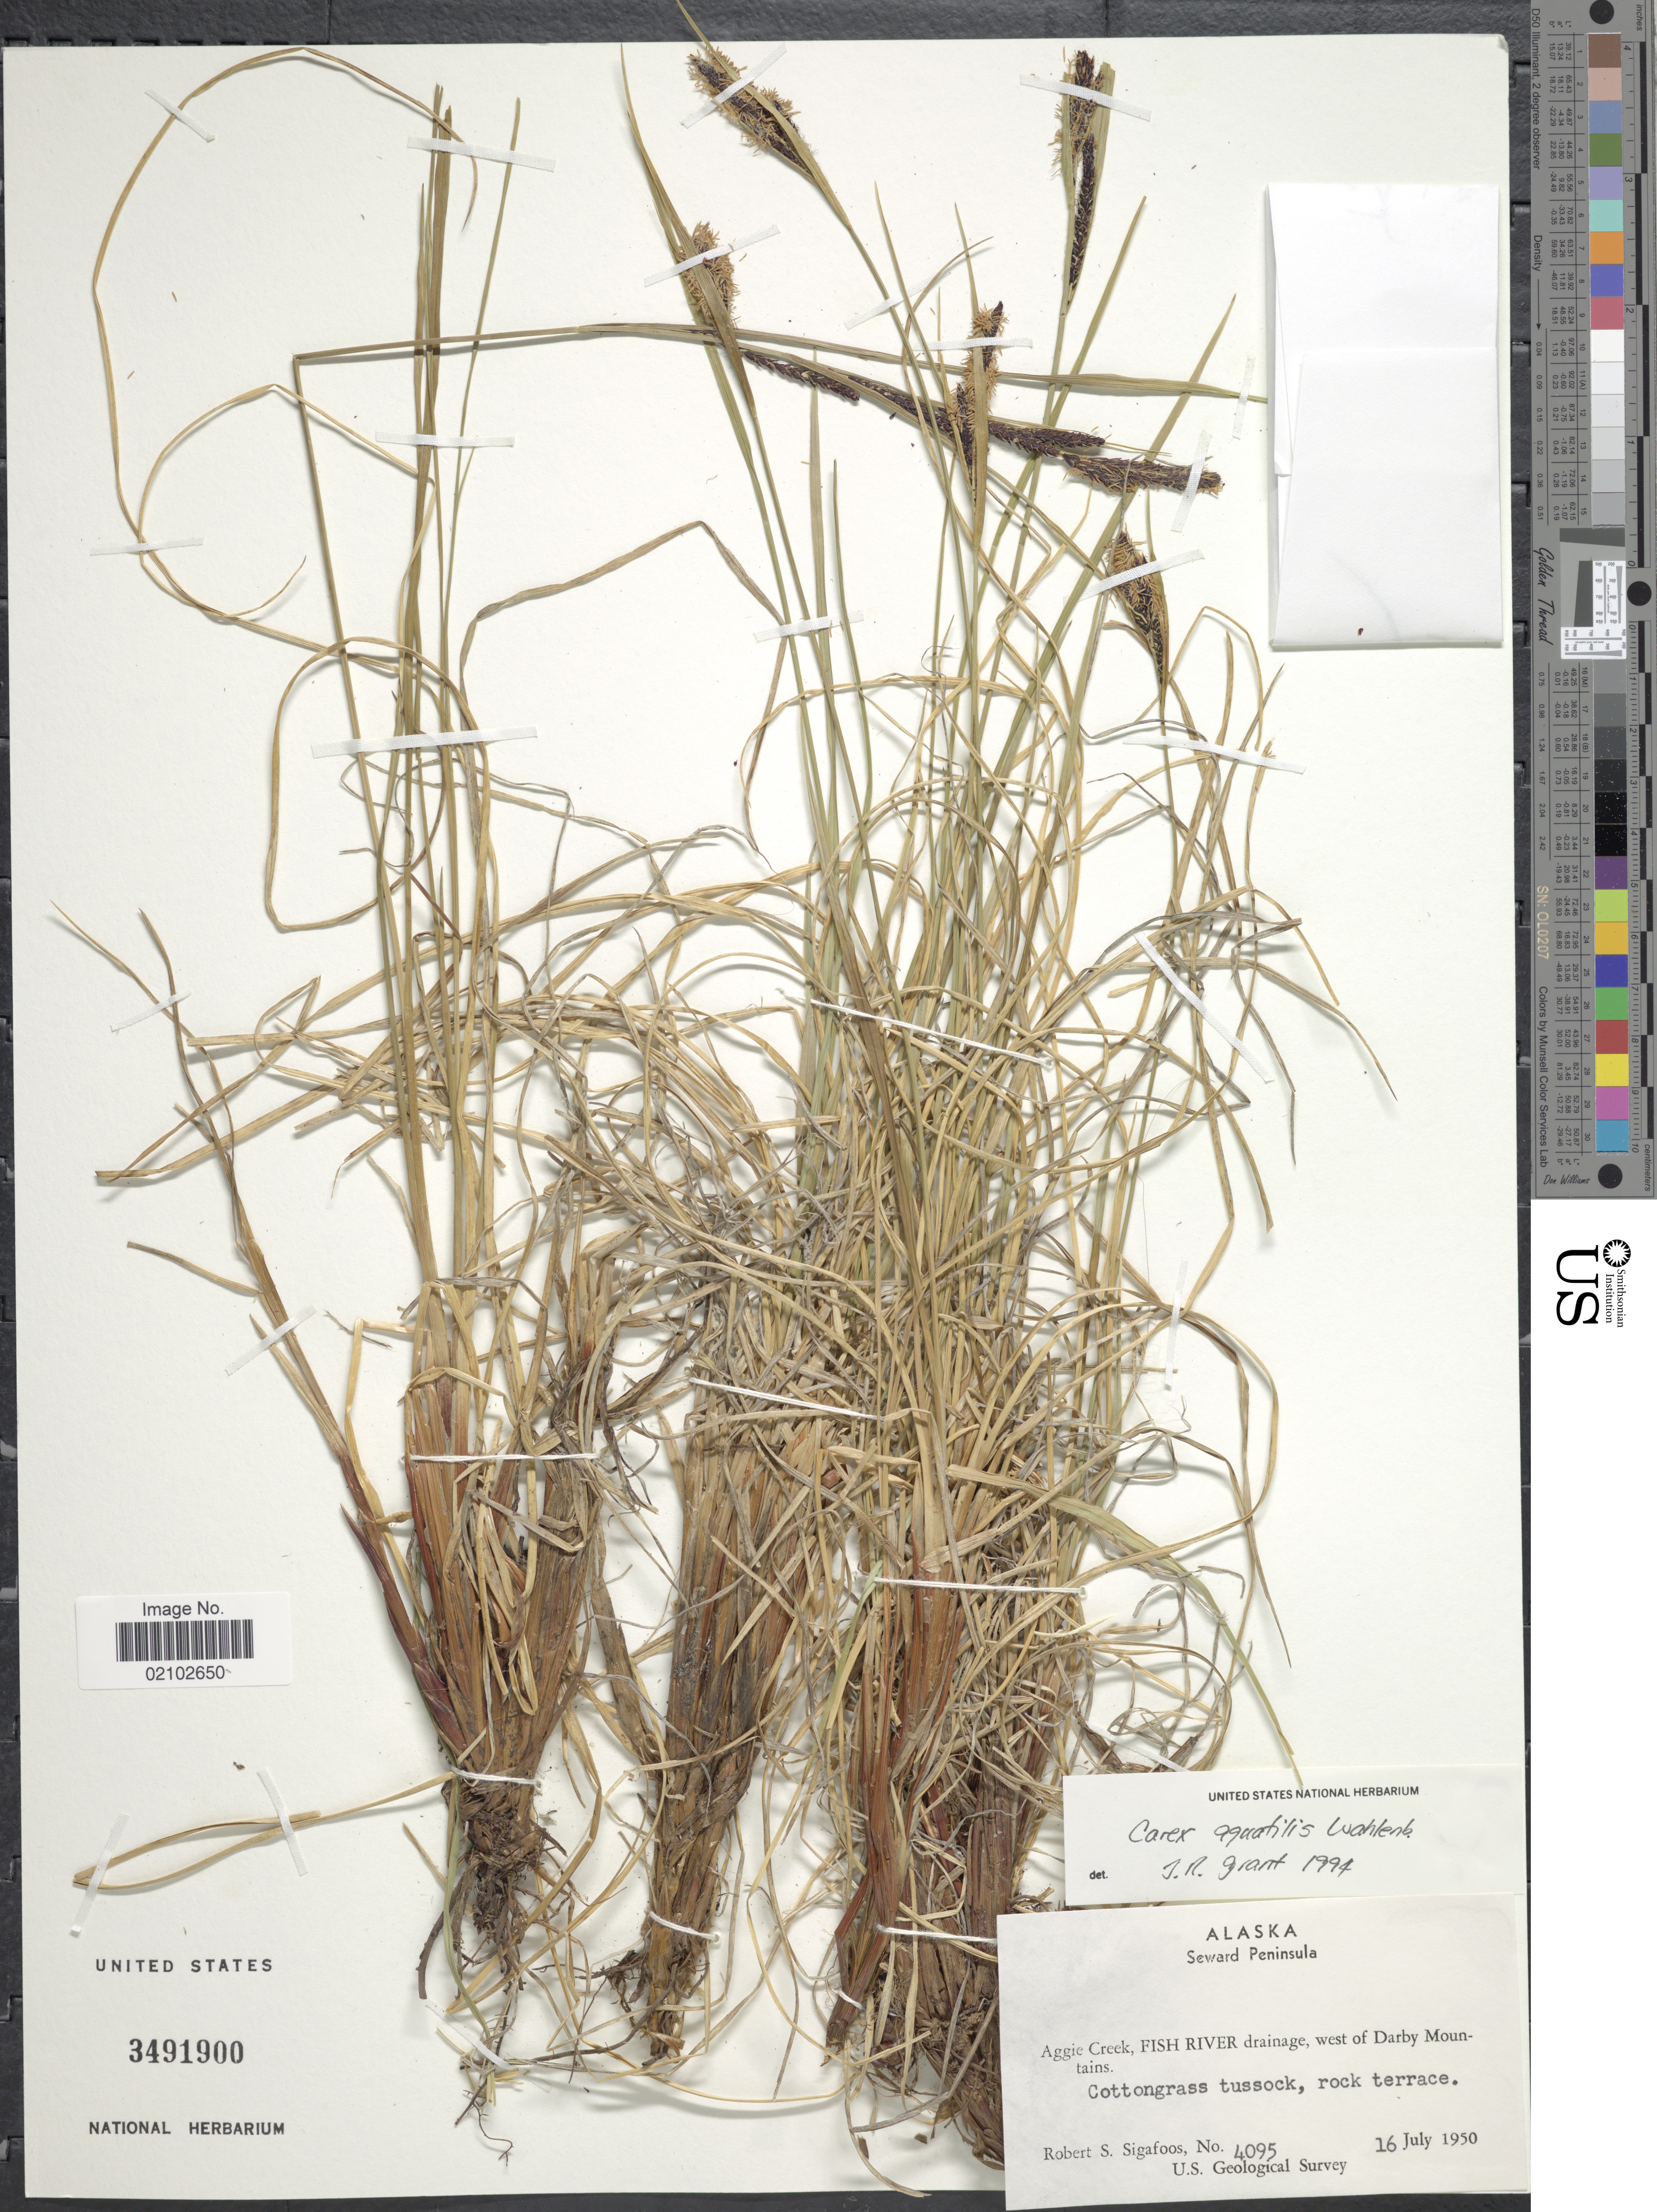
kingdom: Plantae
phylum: Tracheophyta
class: Liliopsida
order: Poales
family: Cyperaceae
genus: Carex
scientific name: Carex aquatilis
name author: Wahlenb.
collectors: R. Sigafoos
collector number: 4095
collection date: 1950-07-16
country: United States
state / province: Alaska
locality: Seward Peninsula, Aggie Creek, Fish River drainage, west of Darby Mountains.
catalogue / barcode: US 3491900